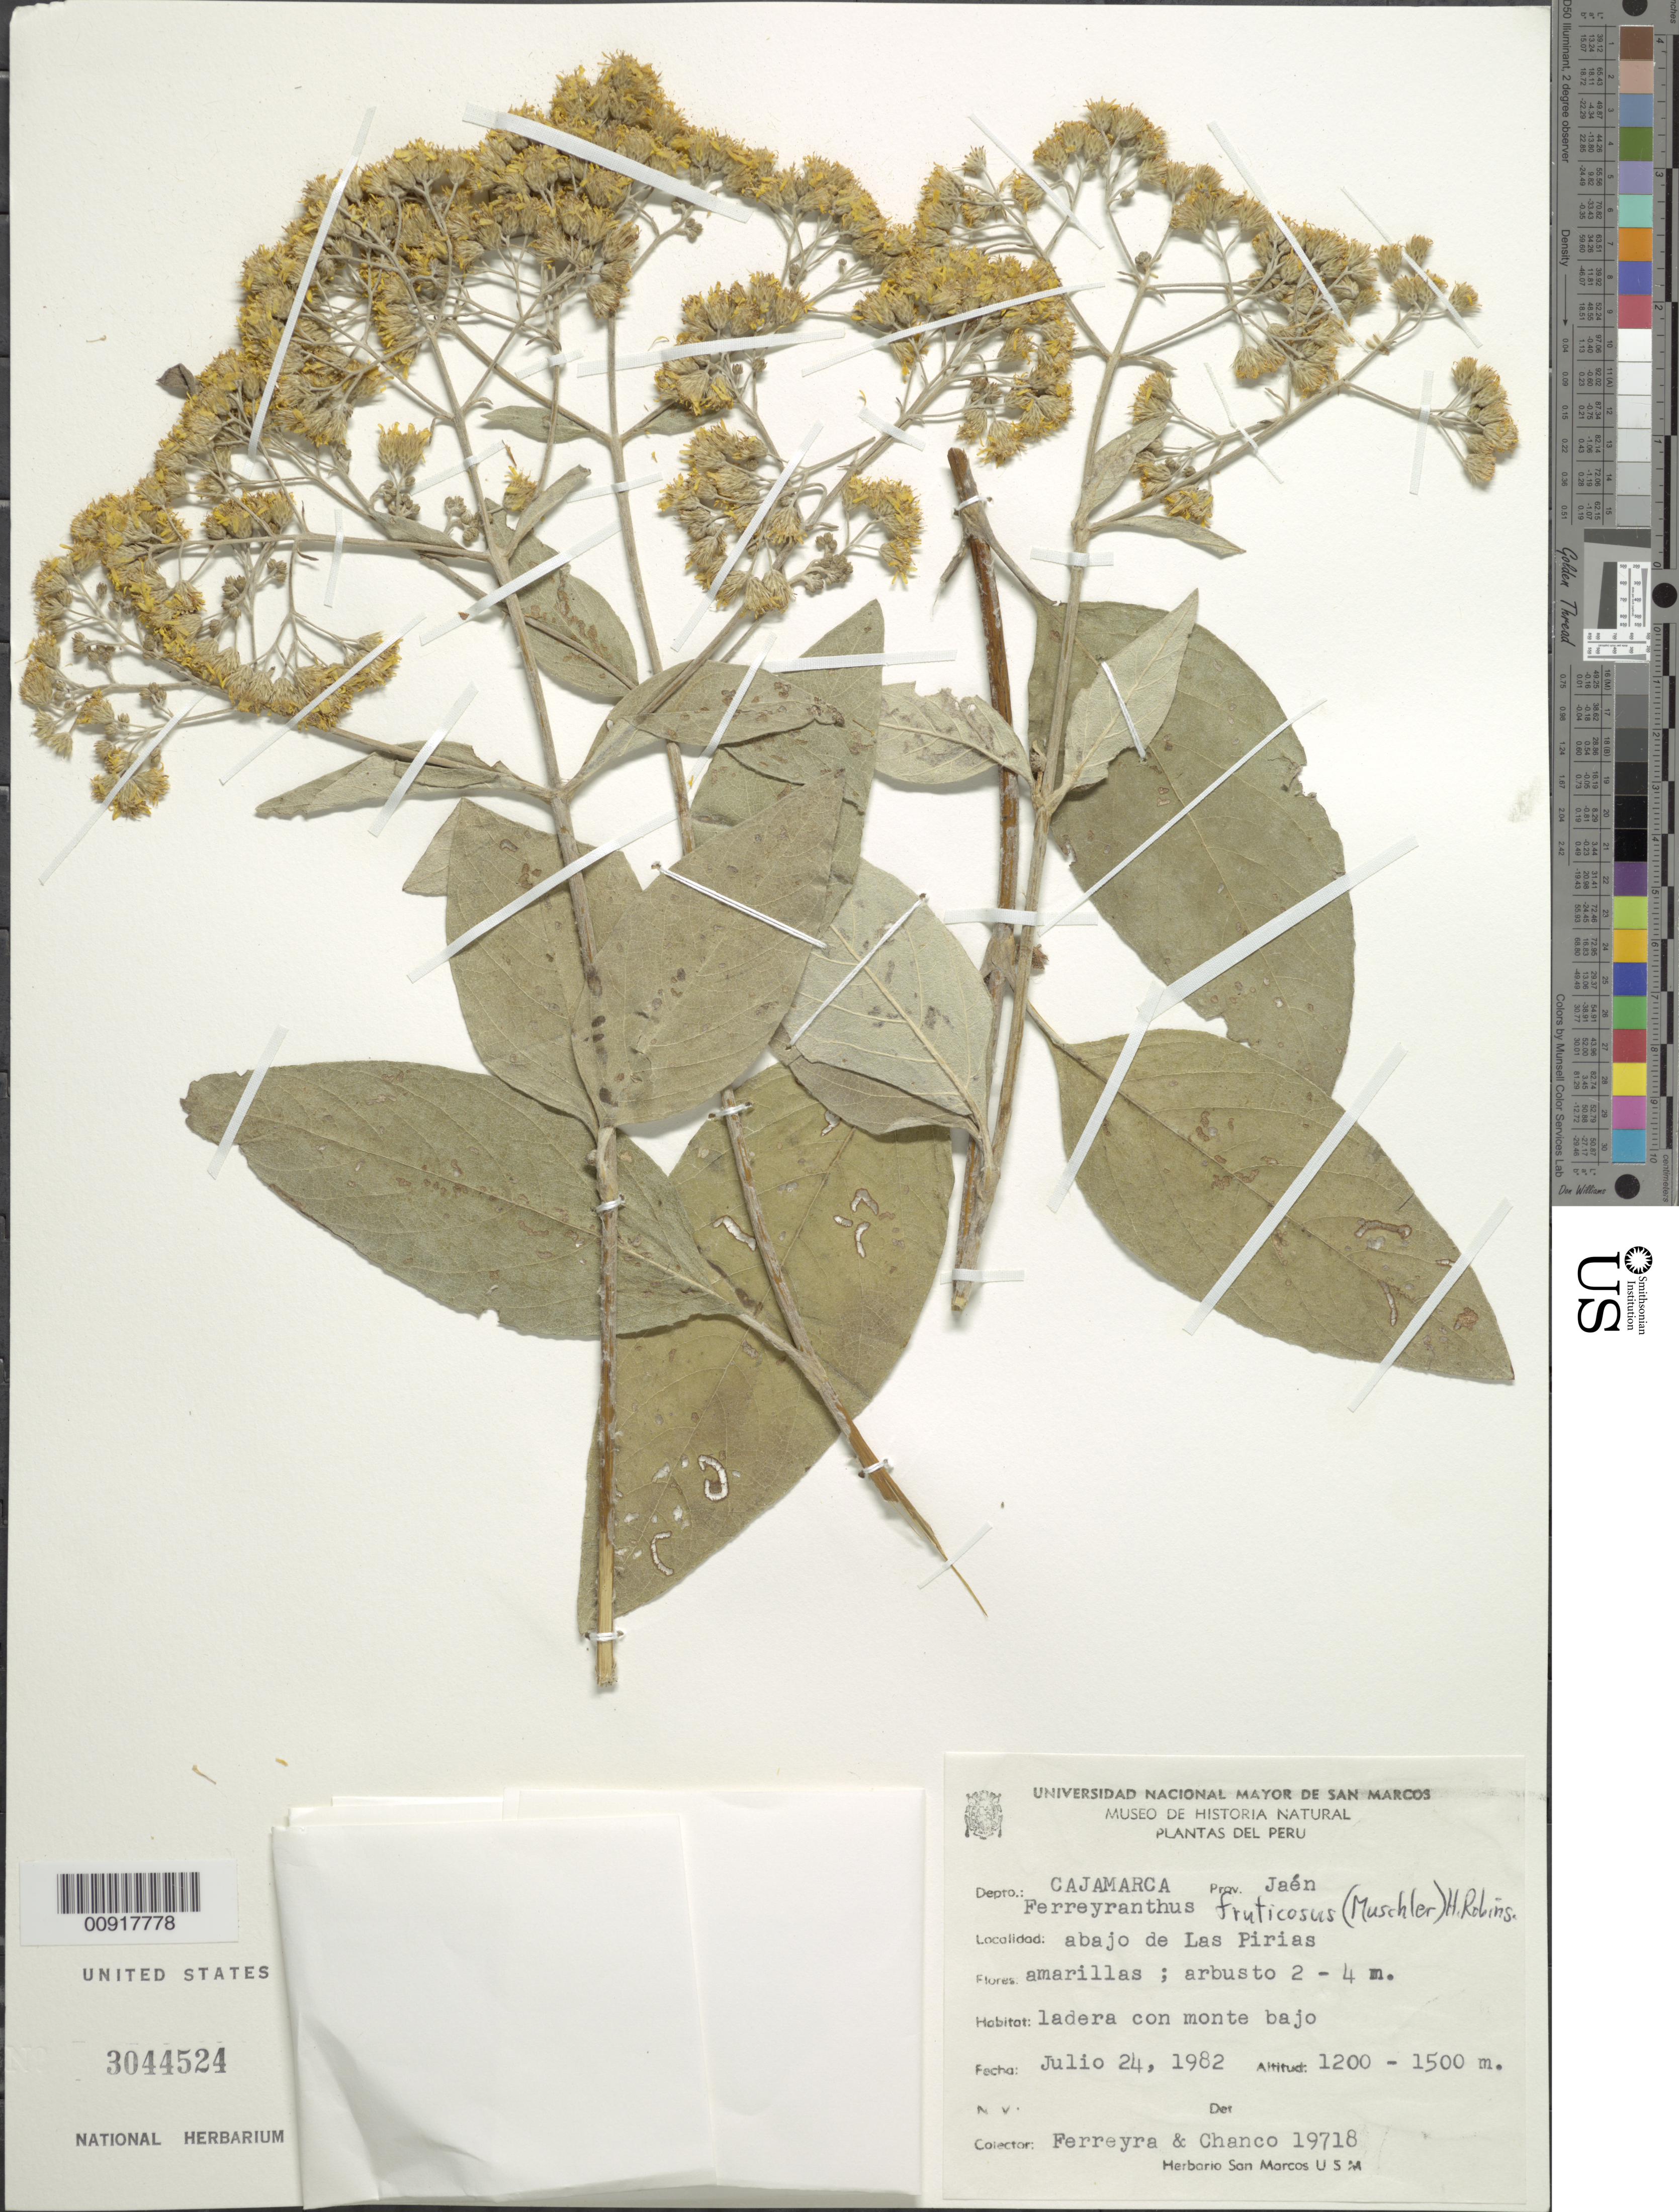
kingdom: Plantae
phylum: Tracheophyta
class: Magnoliopsida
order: Asterales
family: Asteraceae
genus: Ferreyranthus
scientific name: Ferreyranthus fruticosus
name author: (Muschl.) H. Rob.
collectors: R. A. Ferreyra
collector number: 19718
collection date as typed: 24 July 1982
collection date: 1982-07-24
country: Peru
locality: Prov Jaén, Dpto. Cajamarca, abajo de Las Pirias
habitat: Ladera con monte bajo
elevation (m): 1200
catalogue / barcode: US 3044524